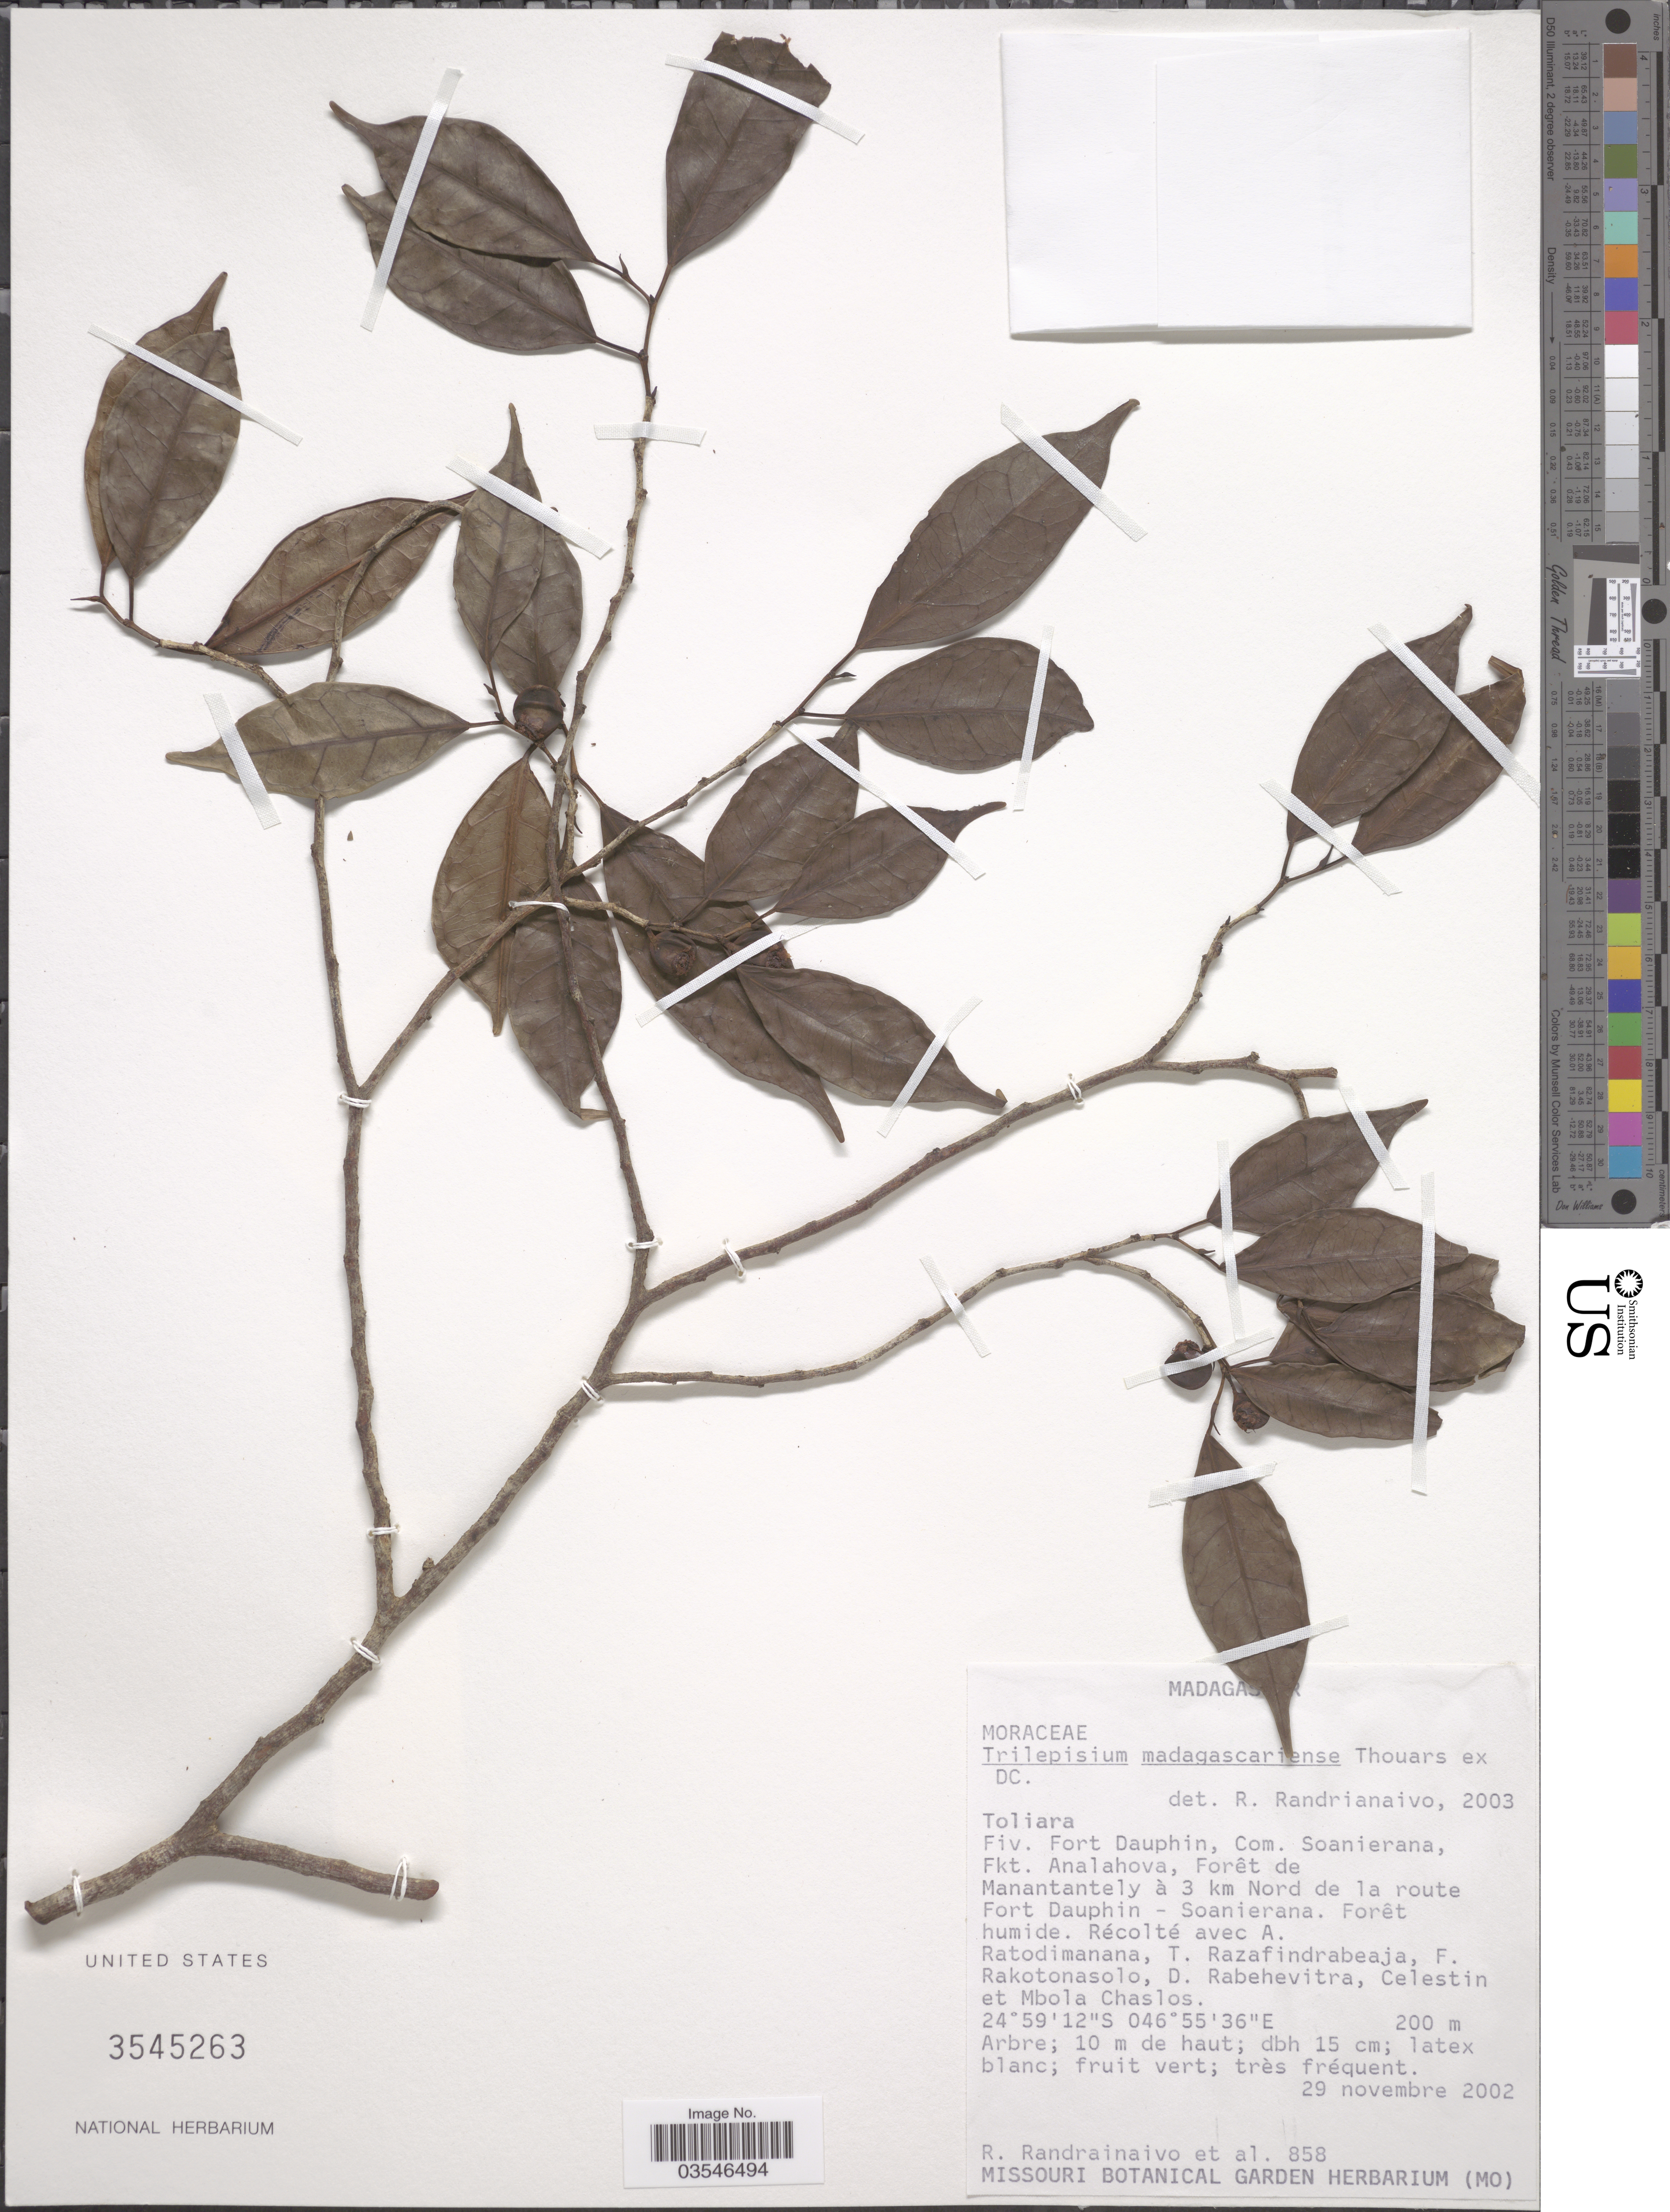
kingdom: Plantae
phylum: Tracheophyta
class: Magnoliopsida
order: Rosales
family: Moraceae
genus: Trilepisium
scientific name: Trilepisium madagascariense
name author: DC.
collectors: R. Randrainaivo, A. Ratodimanana, T. Razafindrabeaja, F. Rakotonasolo & et al.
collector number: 858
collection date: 2002-11-29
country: Madagascar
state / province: Anosy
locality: Fiv. Fort Dauphin, Com. Soanierana, Fkt. Analahova, Forêt de Manantantely à 3 km Nord de la route Fort Dauphin- Soanierana.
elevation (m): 200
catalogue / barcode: US 3545263